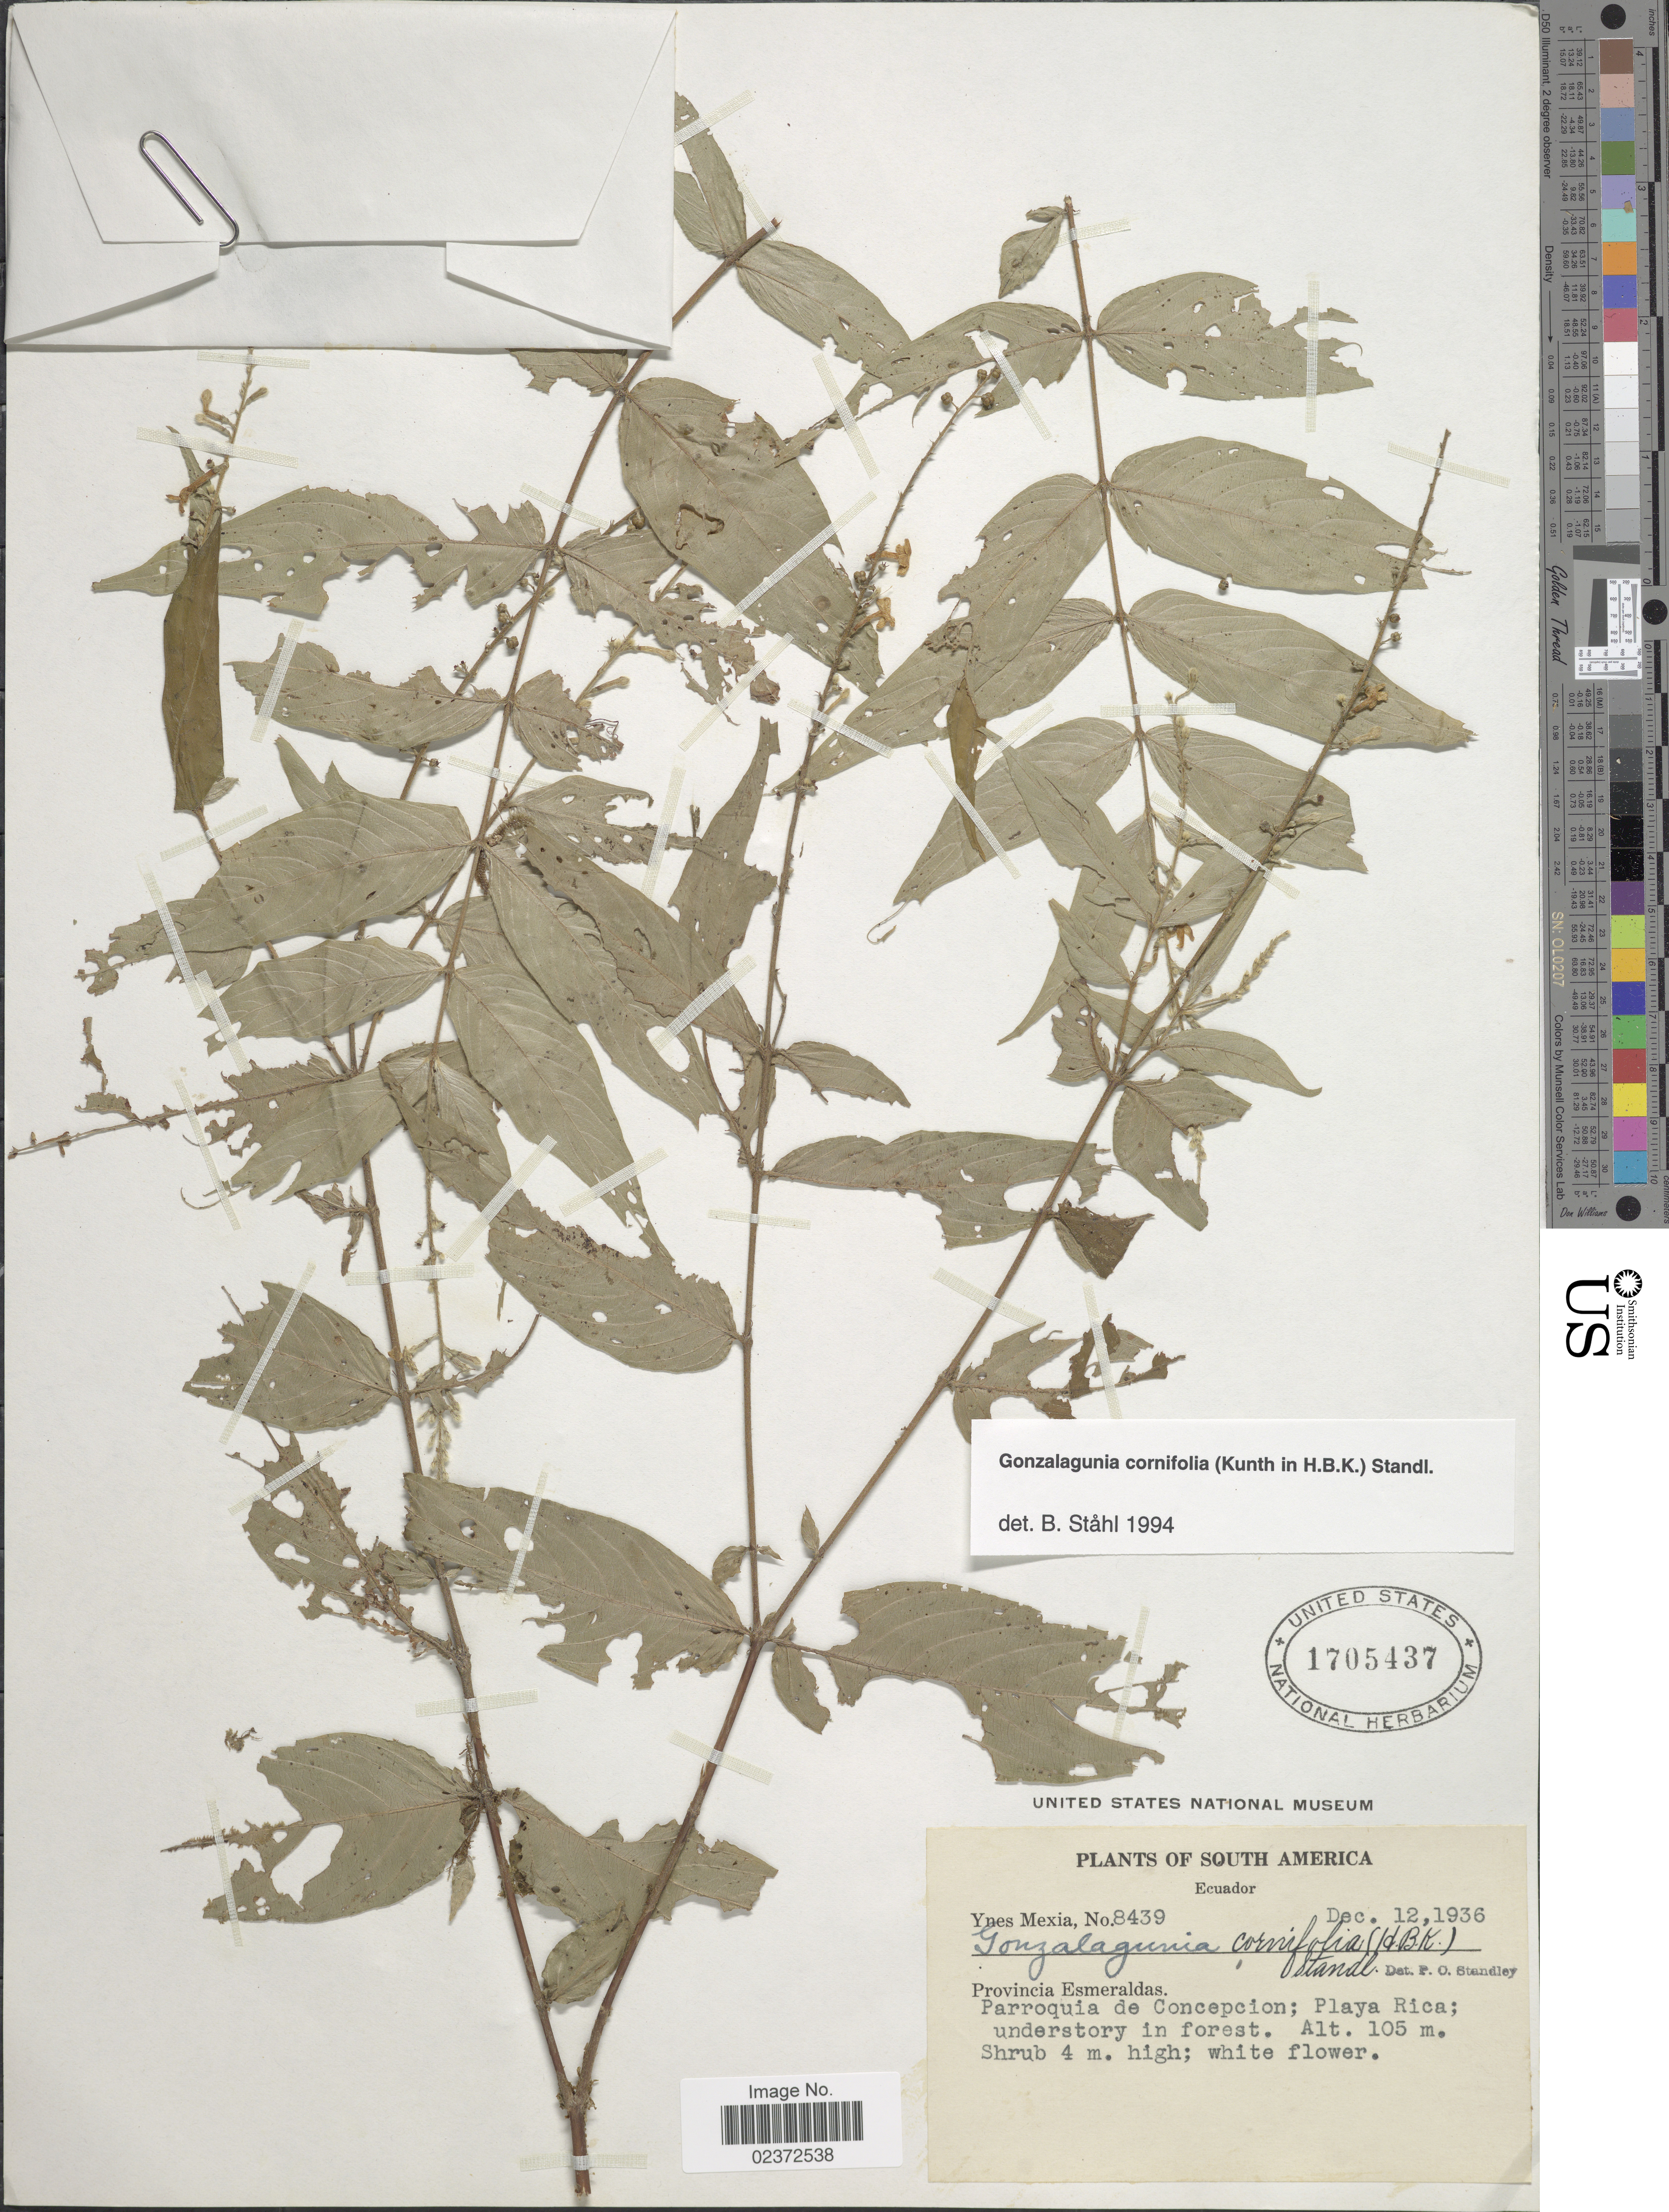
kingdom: Plantae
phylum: Tracheophyta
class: Magnoliopsida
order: Gentianales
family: Rubiaceae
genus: Gonzalagunia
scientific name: Gonzalagunia cornifolia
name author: (Kunth) Standl.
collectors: Y. Mexia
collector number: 8439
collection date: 1936-12-12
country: Ecuador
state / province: Esmeraldas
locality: Parroquia de Concepcion; Playa Rica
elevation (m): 105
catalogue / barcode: US 1705437